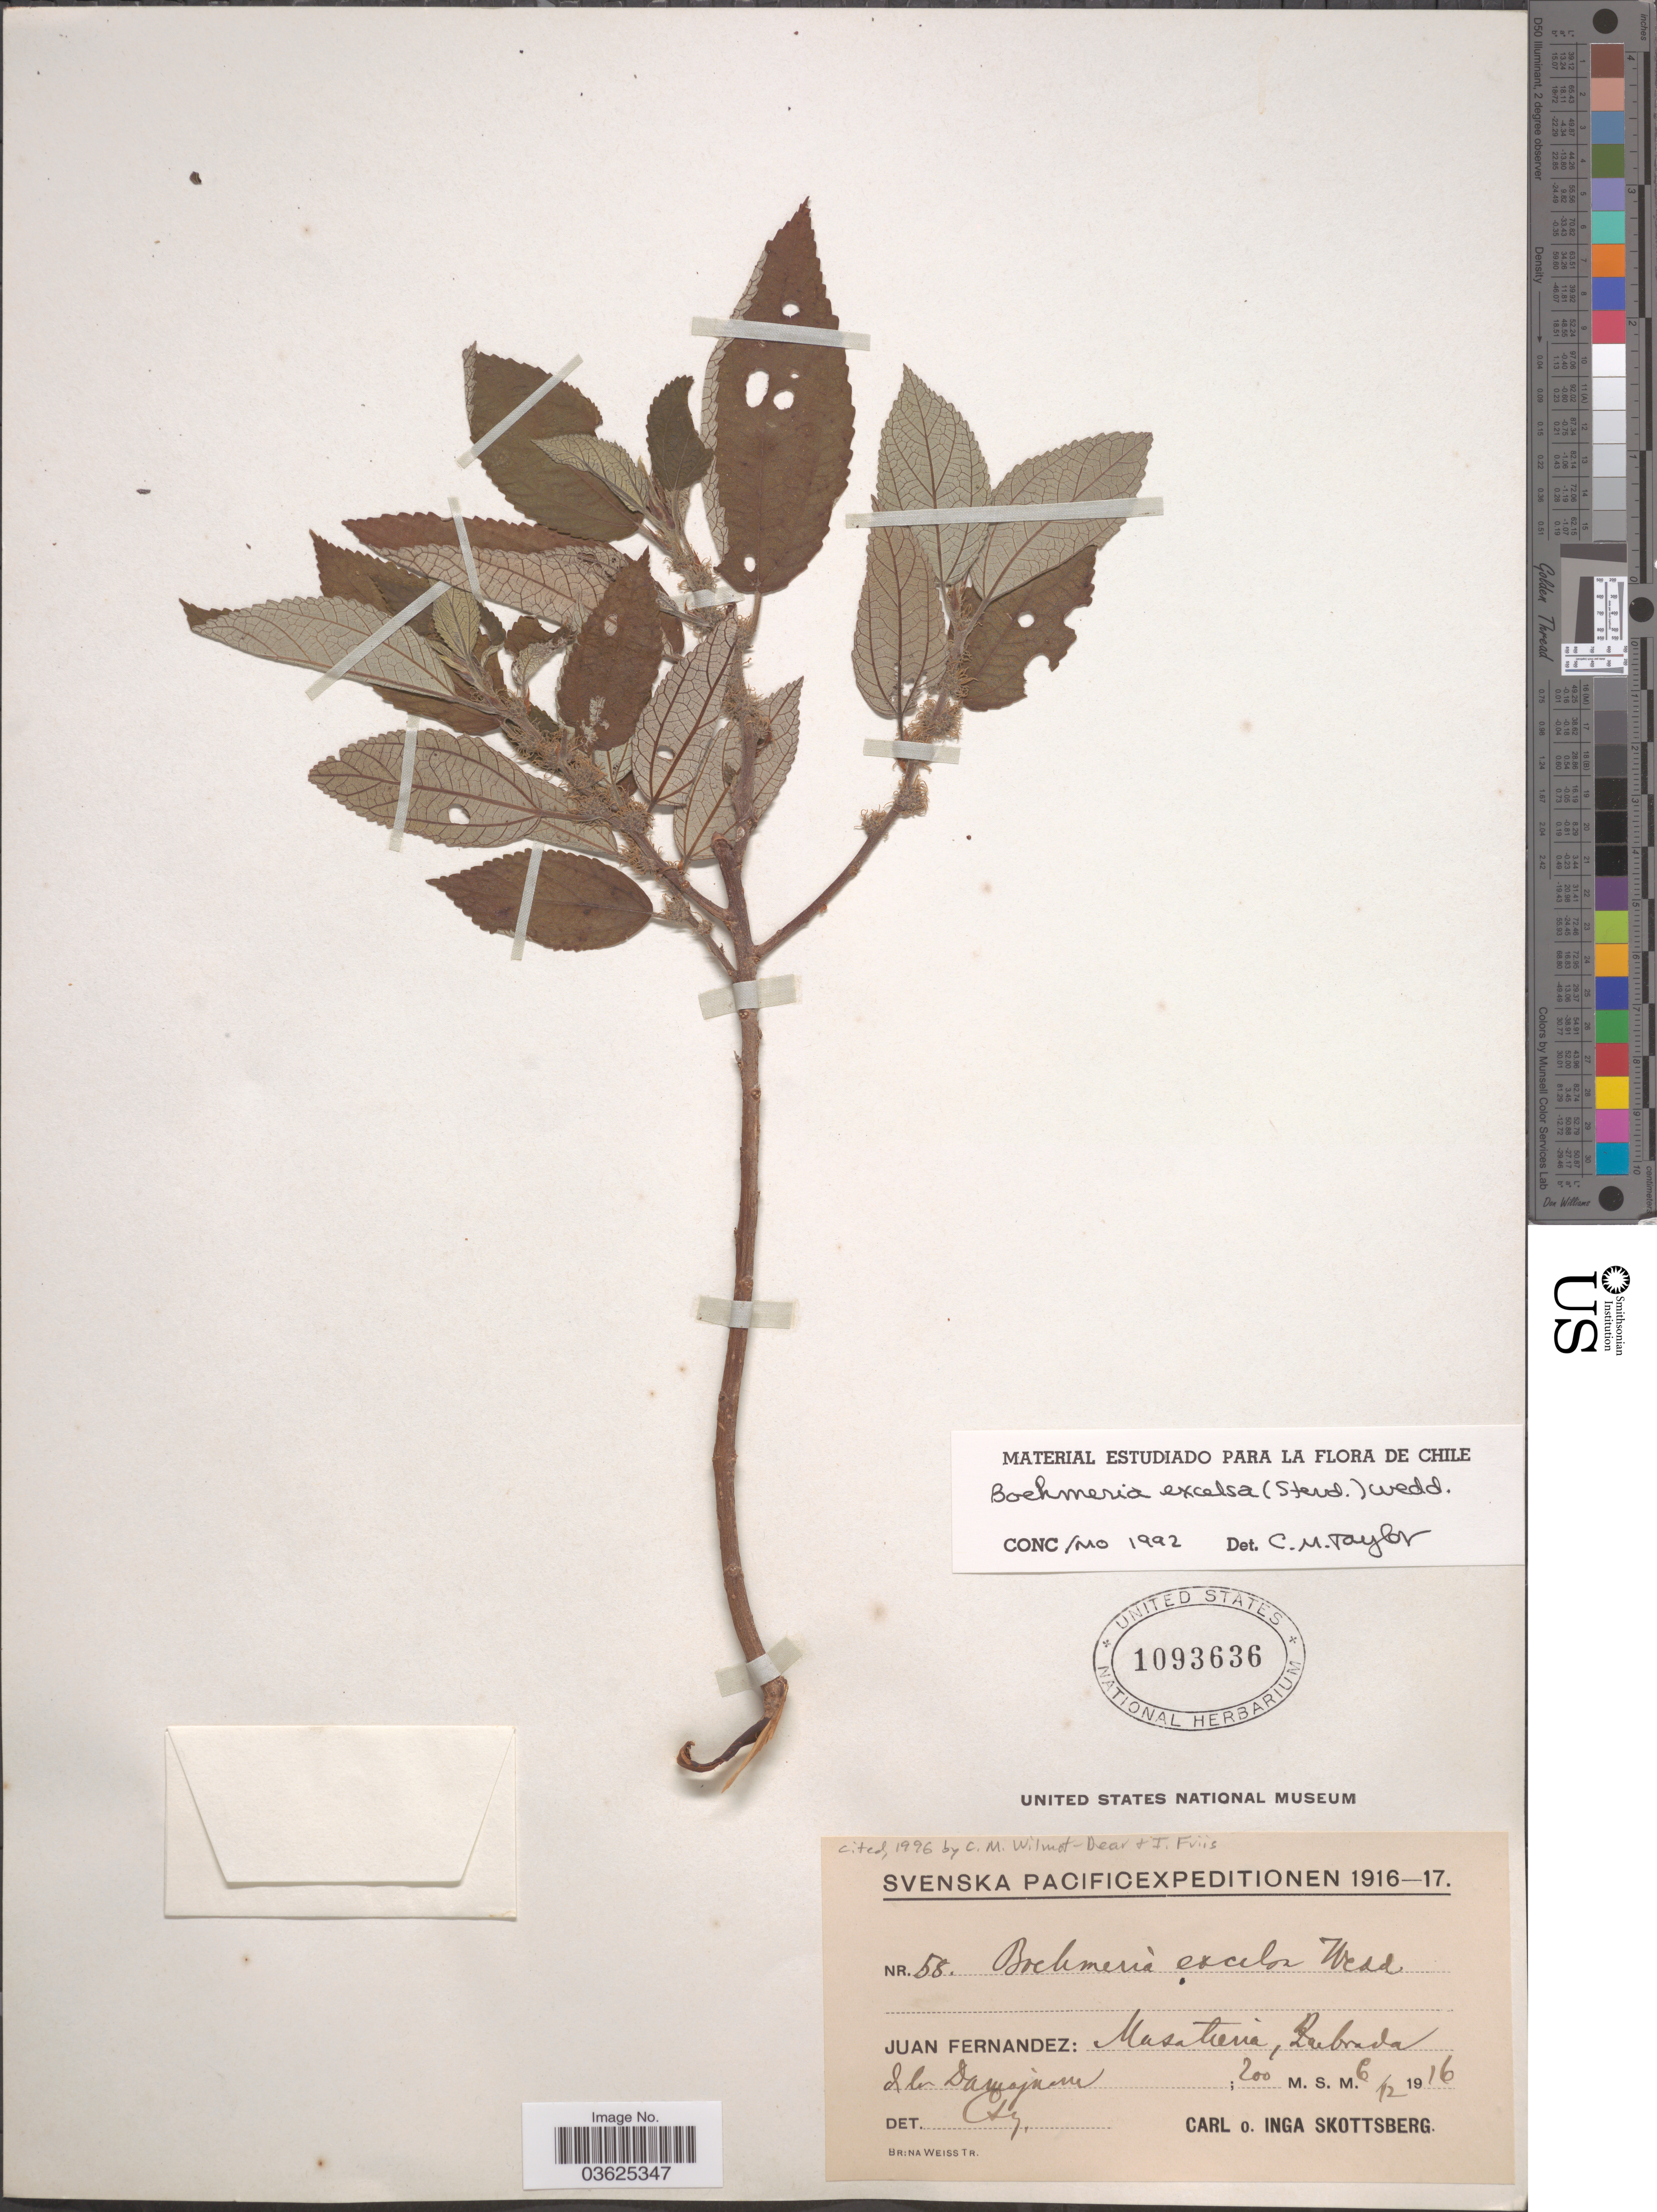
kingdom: Plantae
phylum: Tracheophyta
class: Magnoliopsida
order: Rosales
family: Urticaceae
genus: Boehmeria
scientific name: Boehmeria excelsa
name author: (Steud.) Wedd.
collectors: C. Skottsberg & I. Skottsberg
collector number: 58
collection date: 1916-12-06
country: Chile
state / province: Valparaíso (V)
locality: Juan Fernandez: Masatierra, Quebrada de la Damajuana.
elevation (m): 200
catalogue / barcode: US 1093636